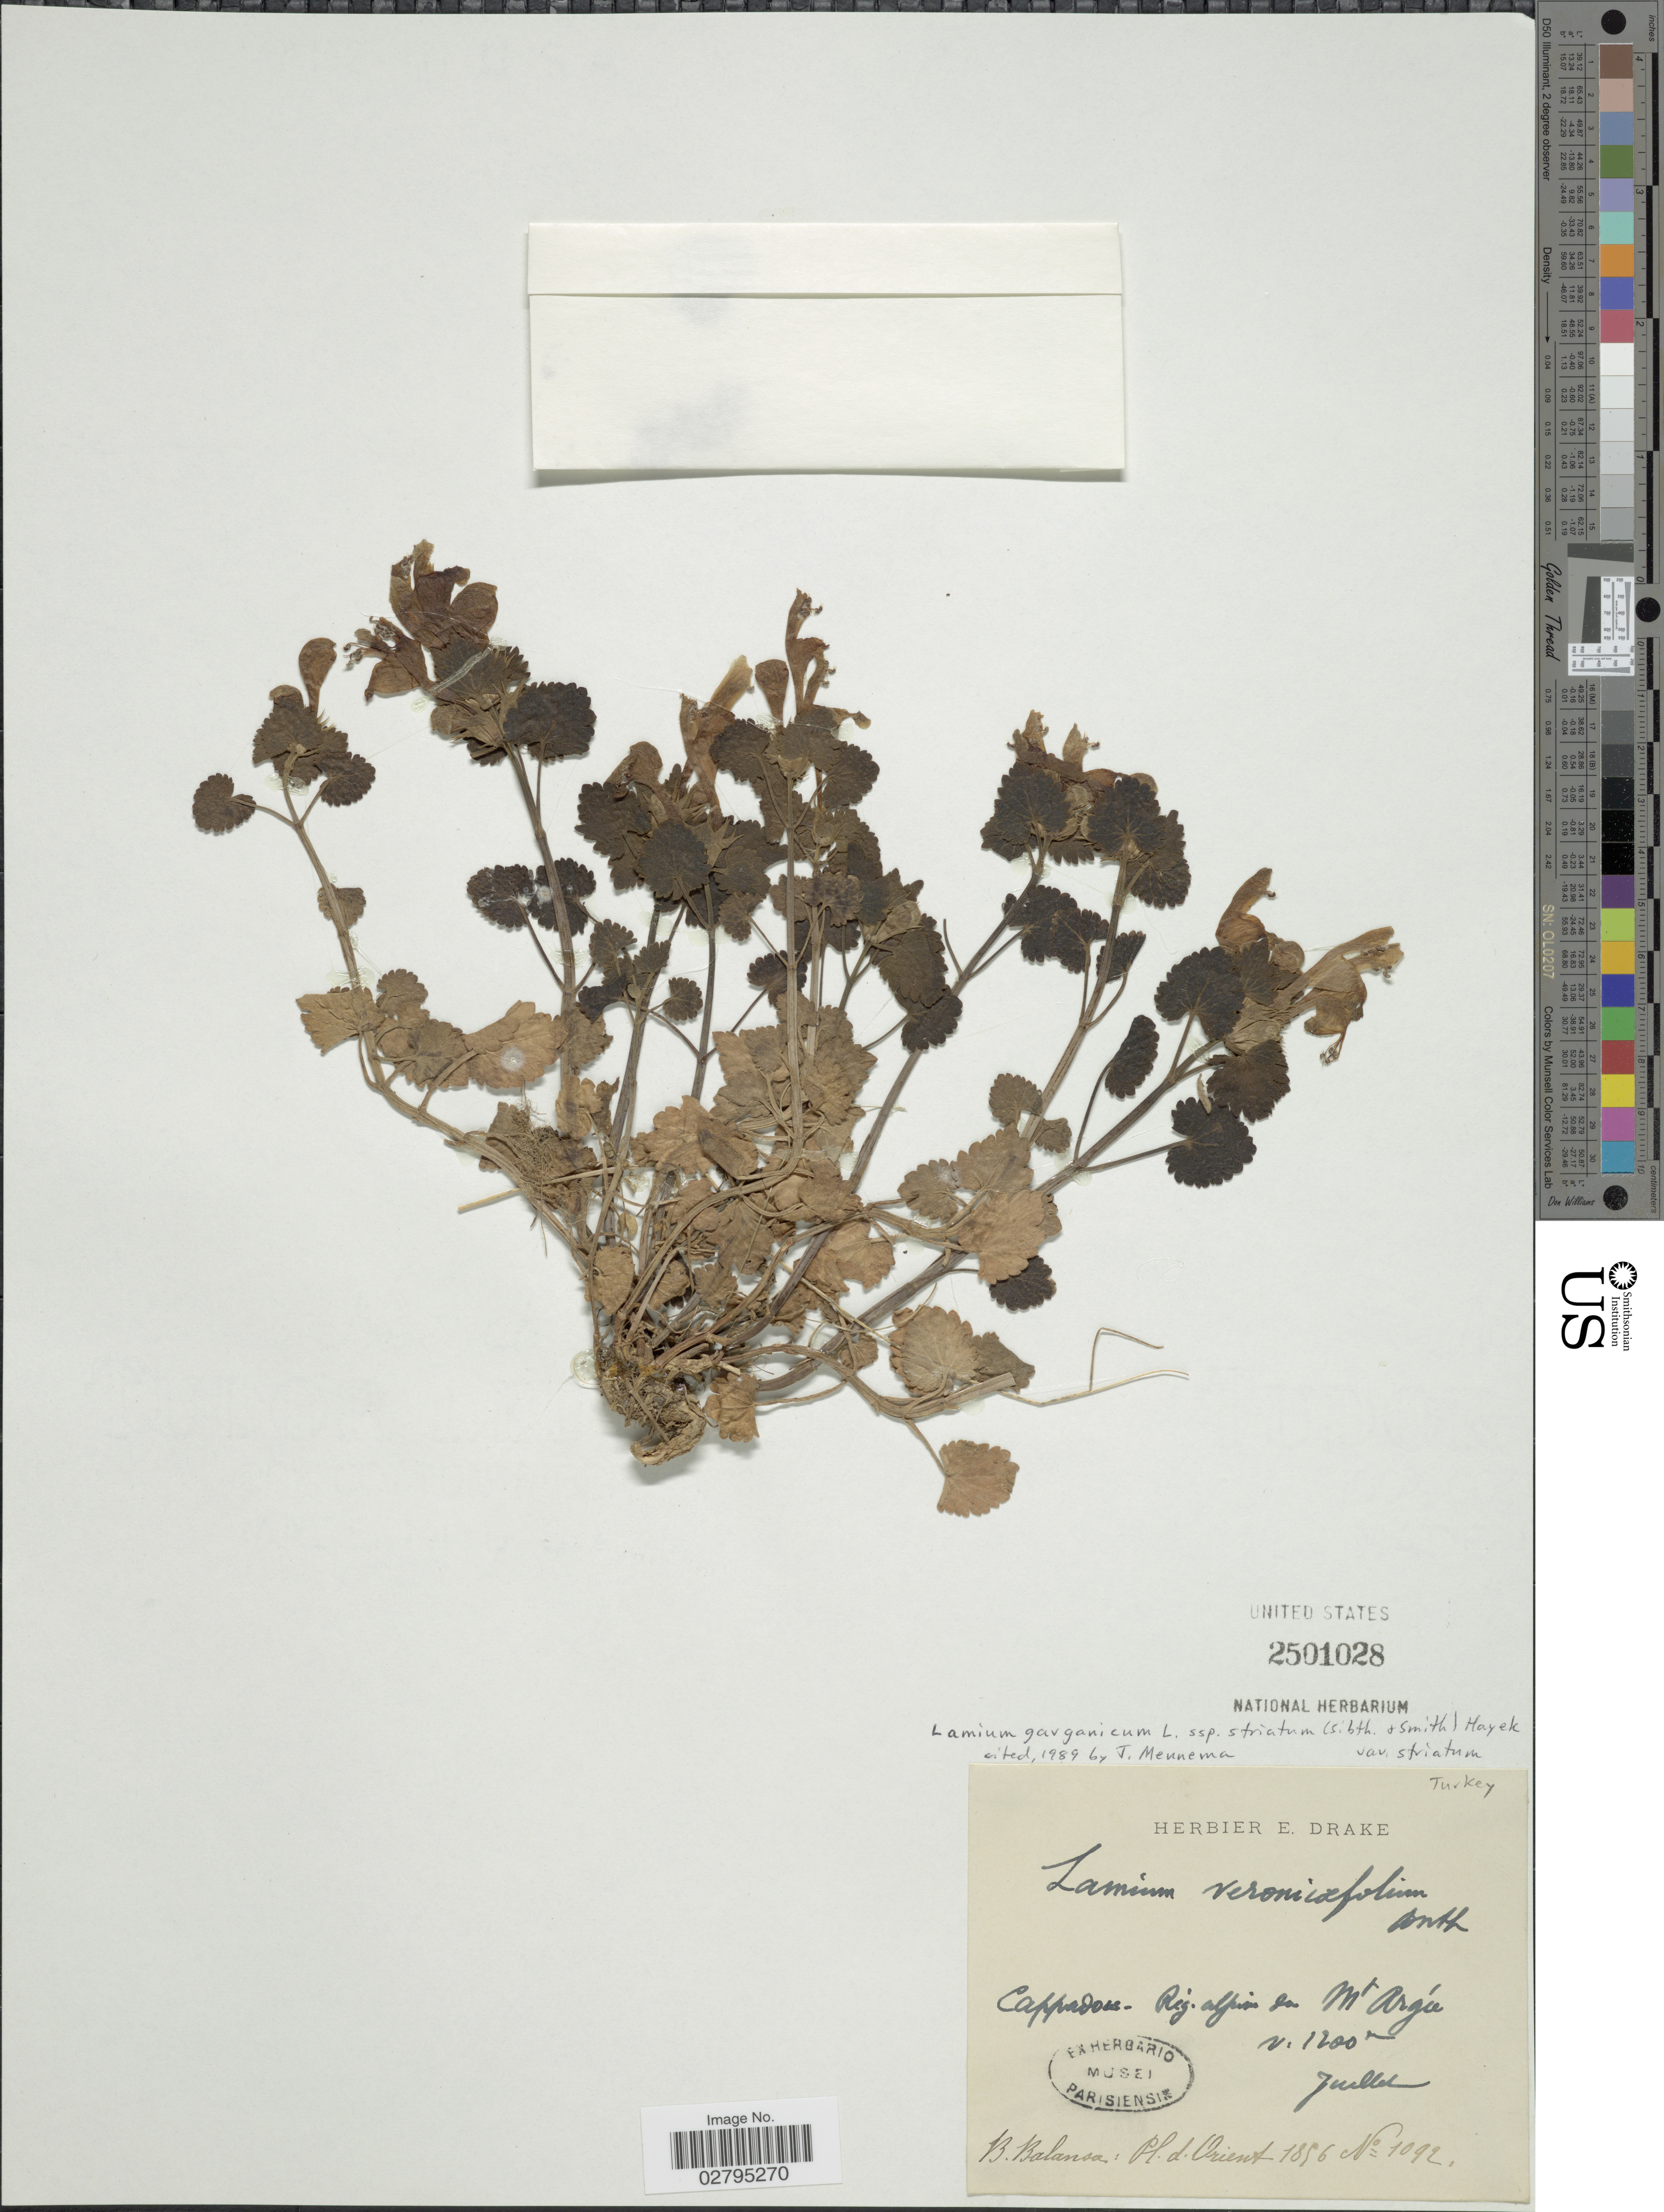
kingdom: Plantae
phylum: Tracheophyta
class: Magnoliopsida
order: Lamiales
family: Lamiaceae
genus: Lamium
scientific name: Lamium garganicum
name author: L.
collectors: B. Balansa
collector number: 1092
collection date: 1856-07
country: Turkey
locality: Orient, Cappadose-Rég. alpin du Mt. Argíe.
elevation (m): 1200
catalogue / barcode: US 2501028